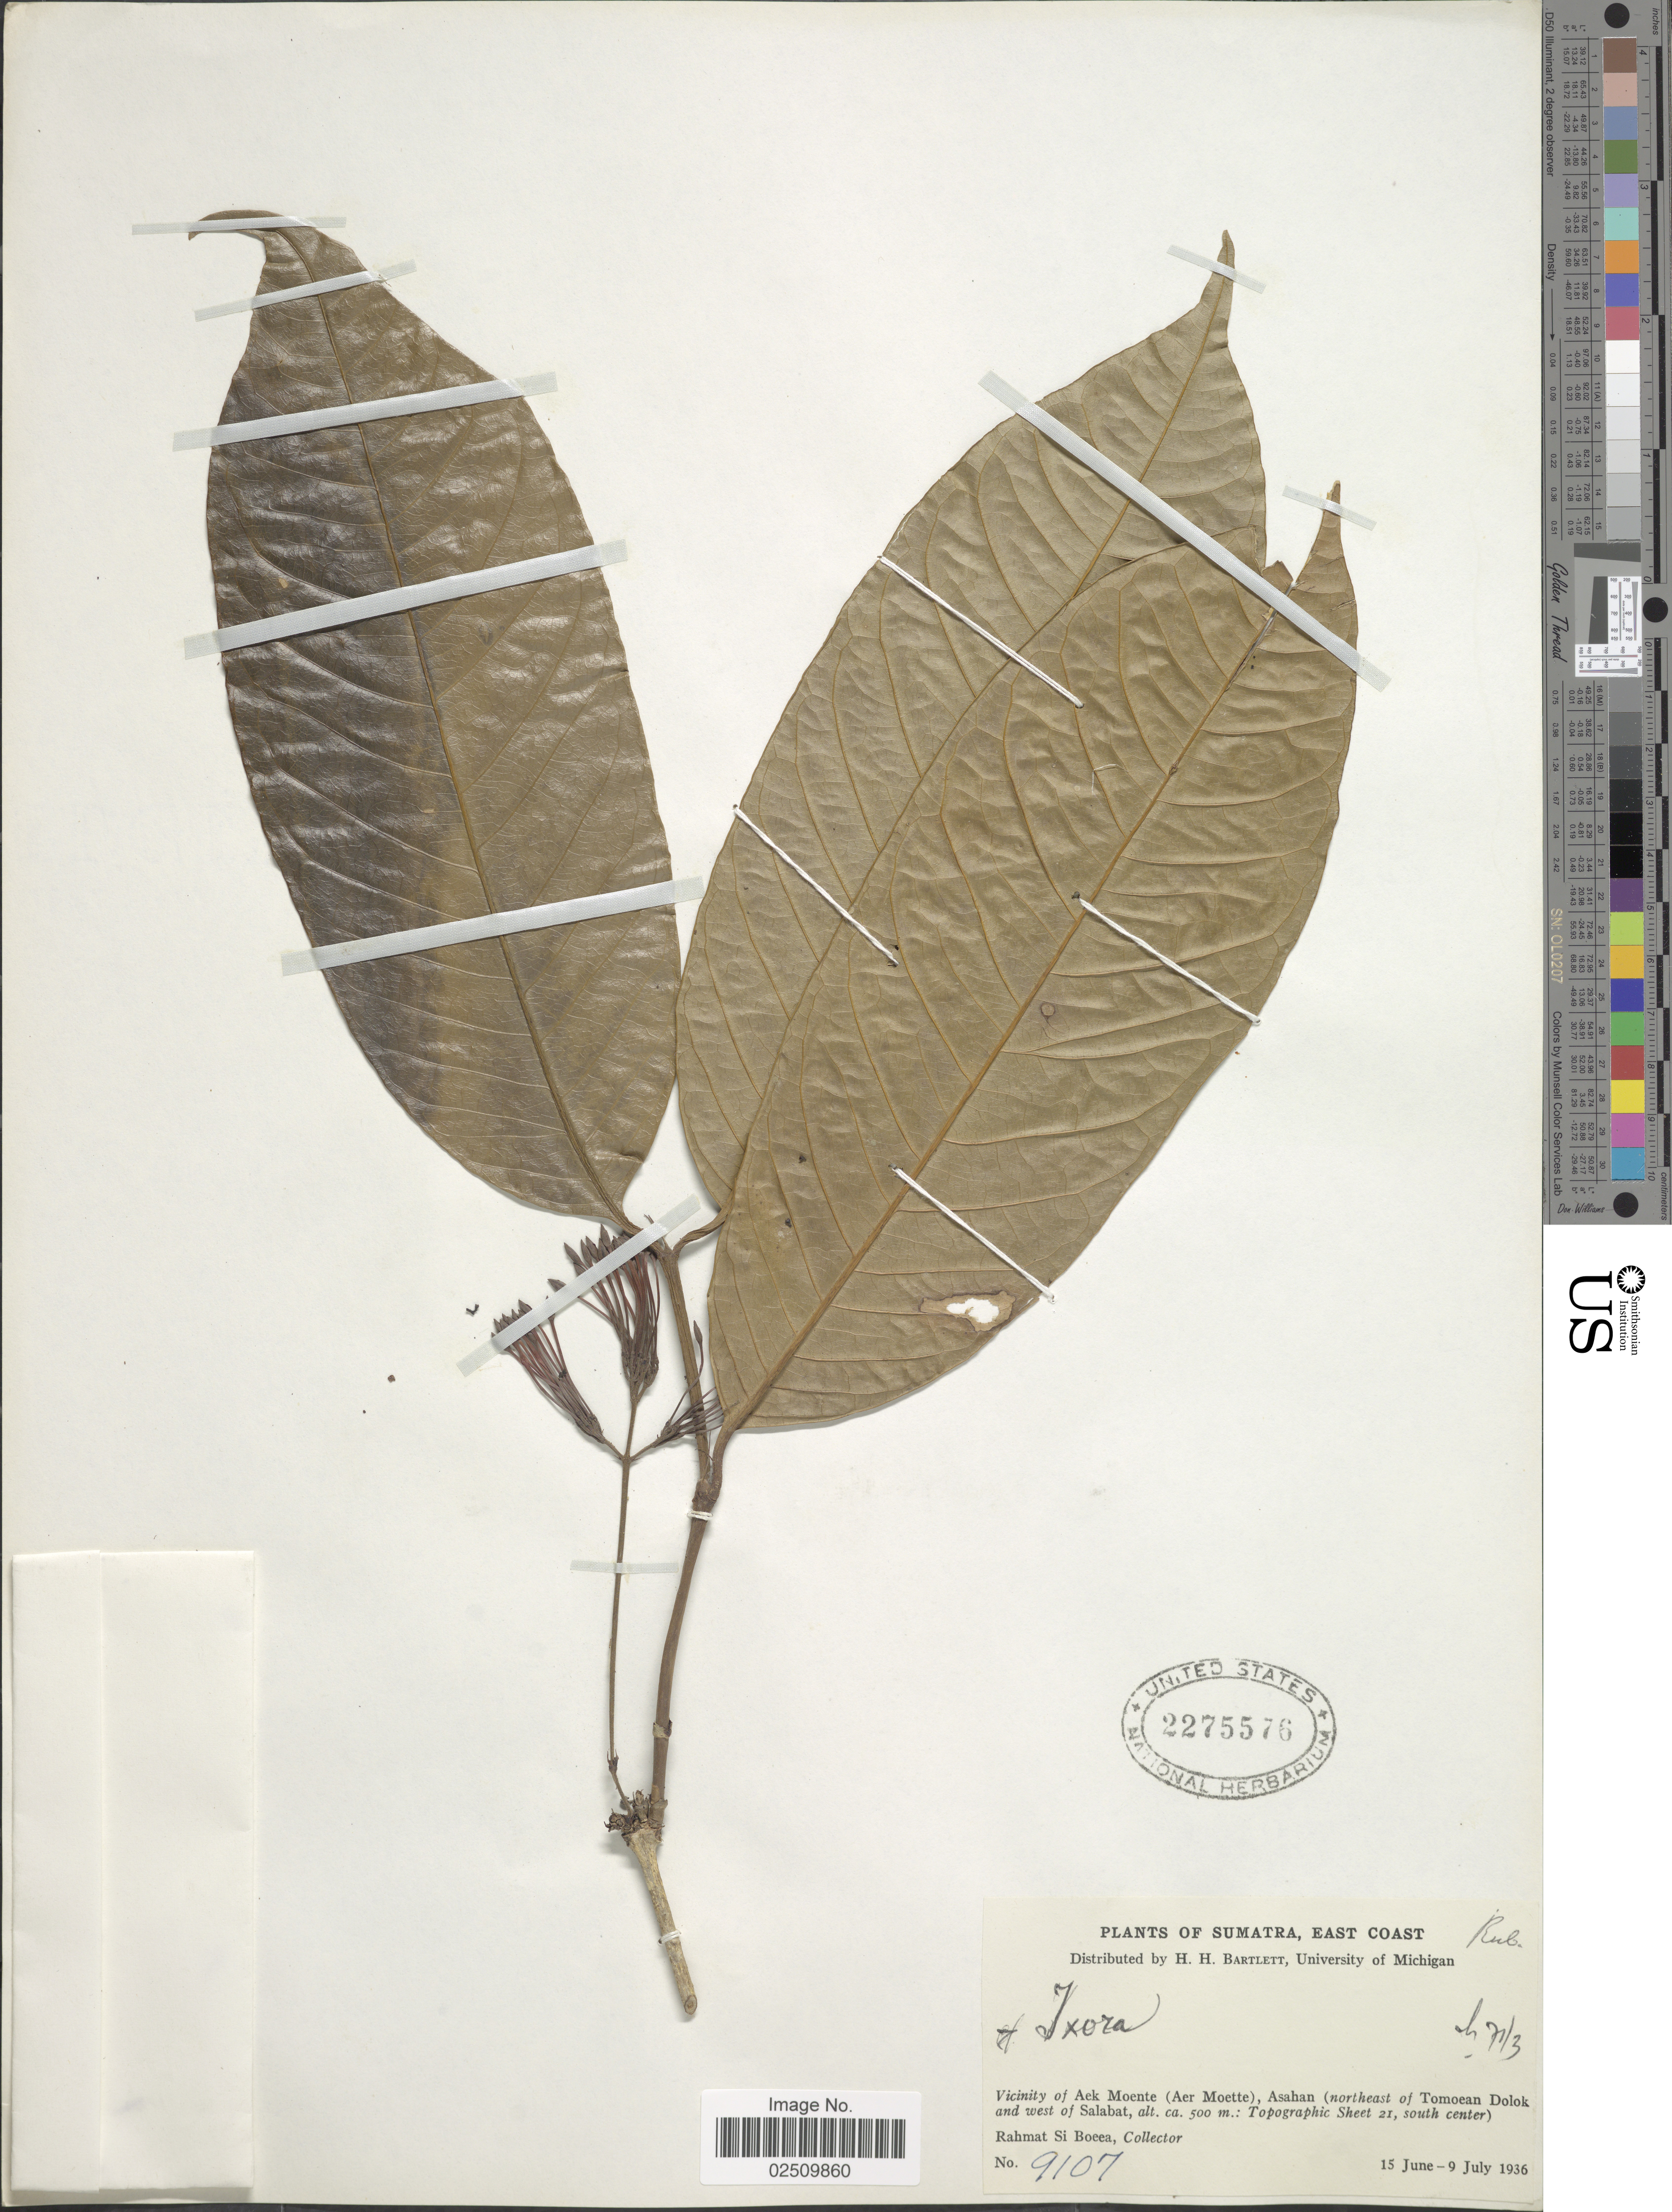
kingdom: Plantae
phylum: Tracheophyta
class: Magnoliopsida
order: Gentianales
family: Rubiaceae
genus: Ixora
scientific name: Ixora sp.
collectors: Rahmat Si Boeea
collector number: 9107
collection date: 1936-06-15/1936-07-09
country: Indonesia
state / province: Sumatra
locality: East Coast. Vicinity of Aek Moente (Aer Moette), Asahan (northeast of Tomoean Dolok and west of Salabat. Topographic Sheet 21, south center).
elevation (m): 500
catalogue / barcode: US 2275576